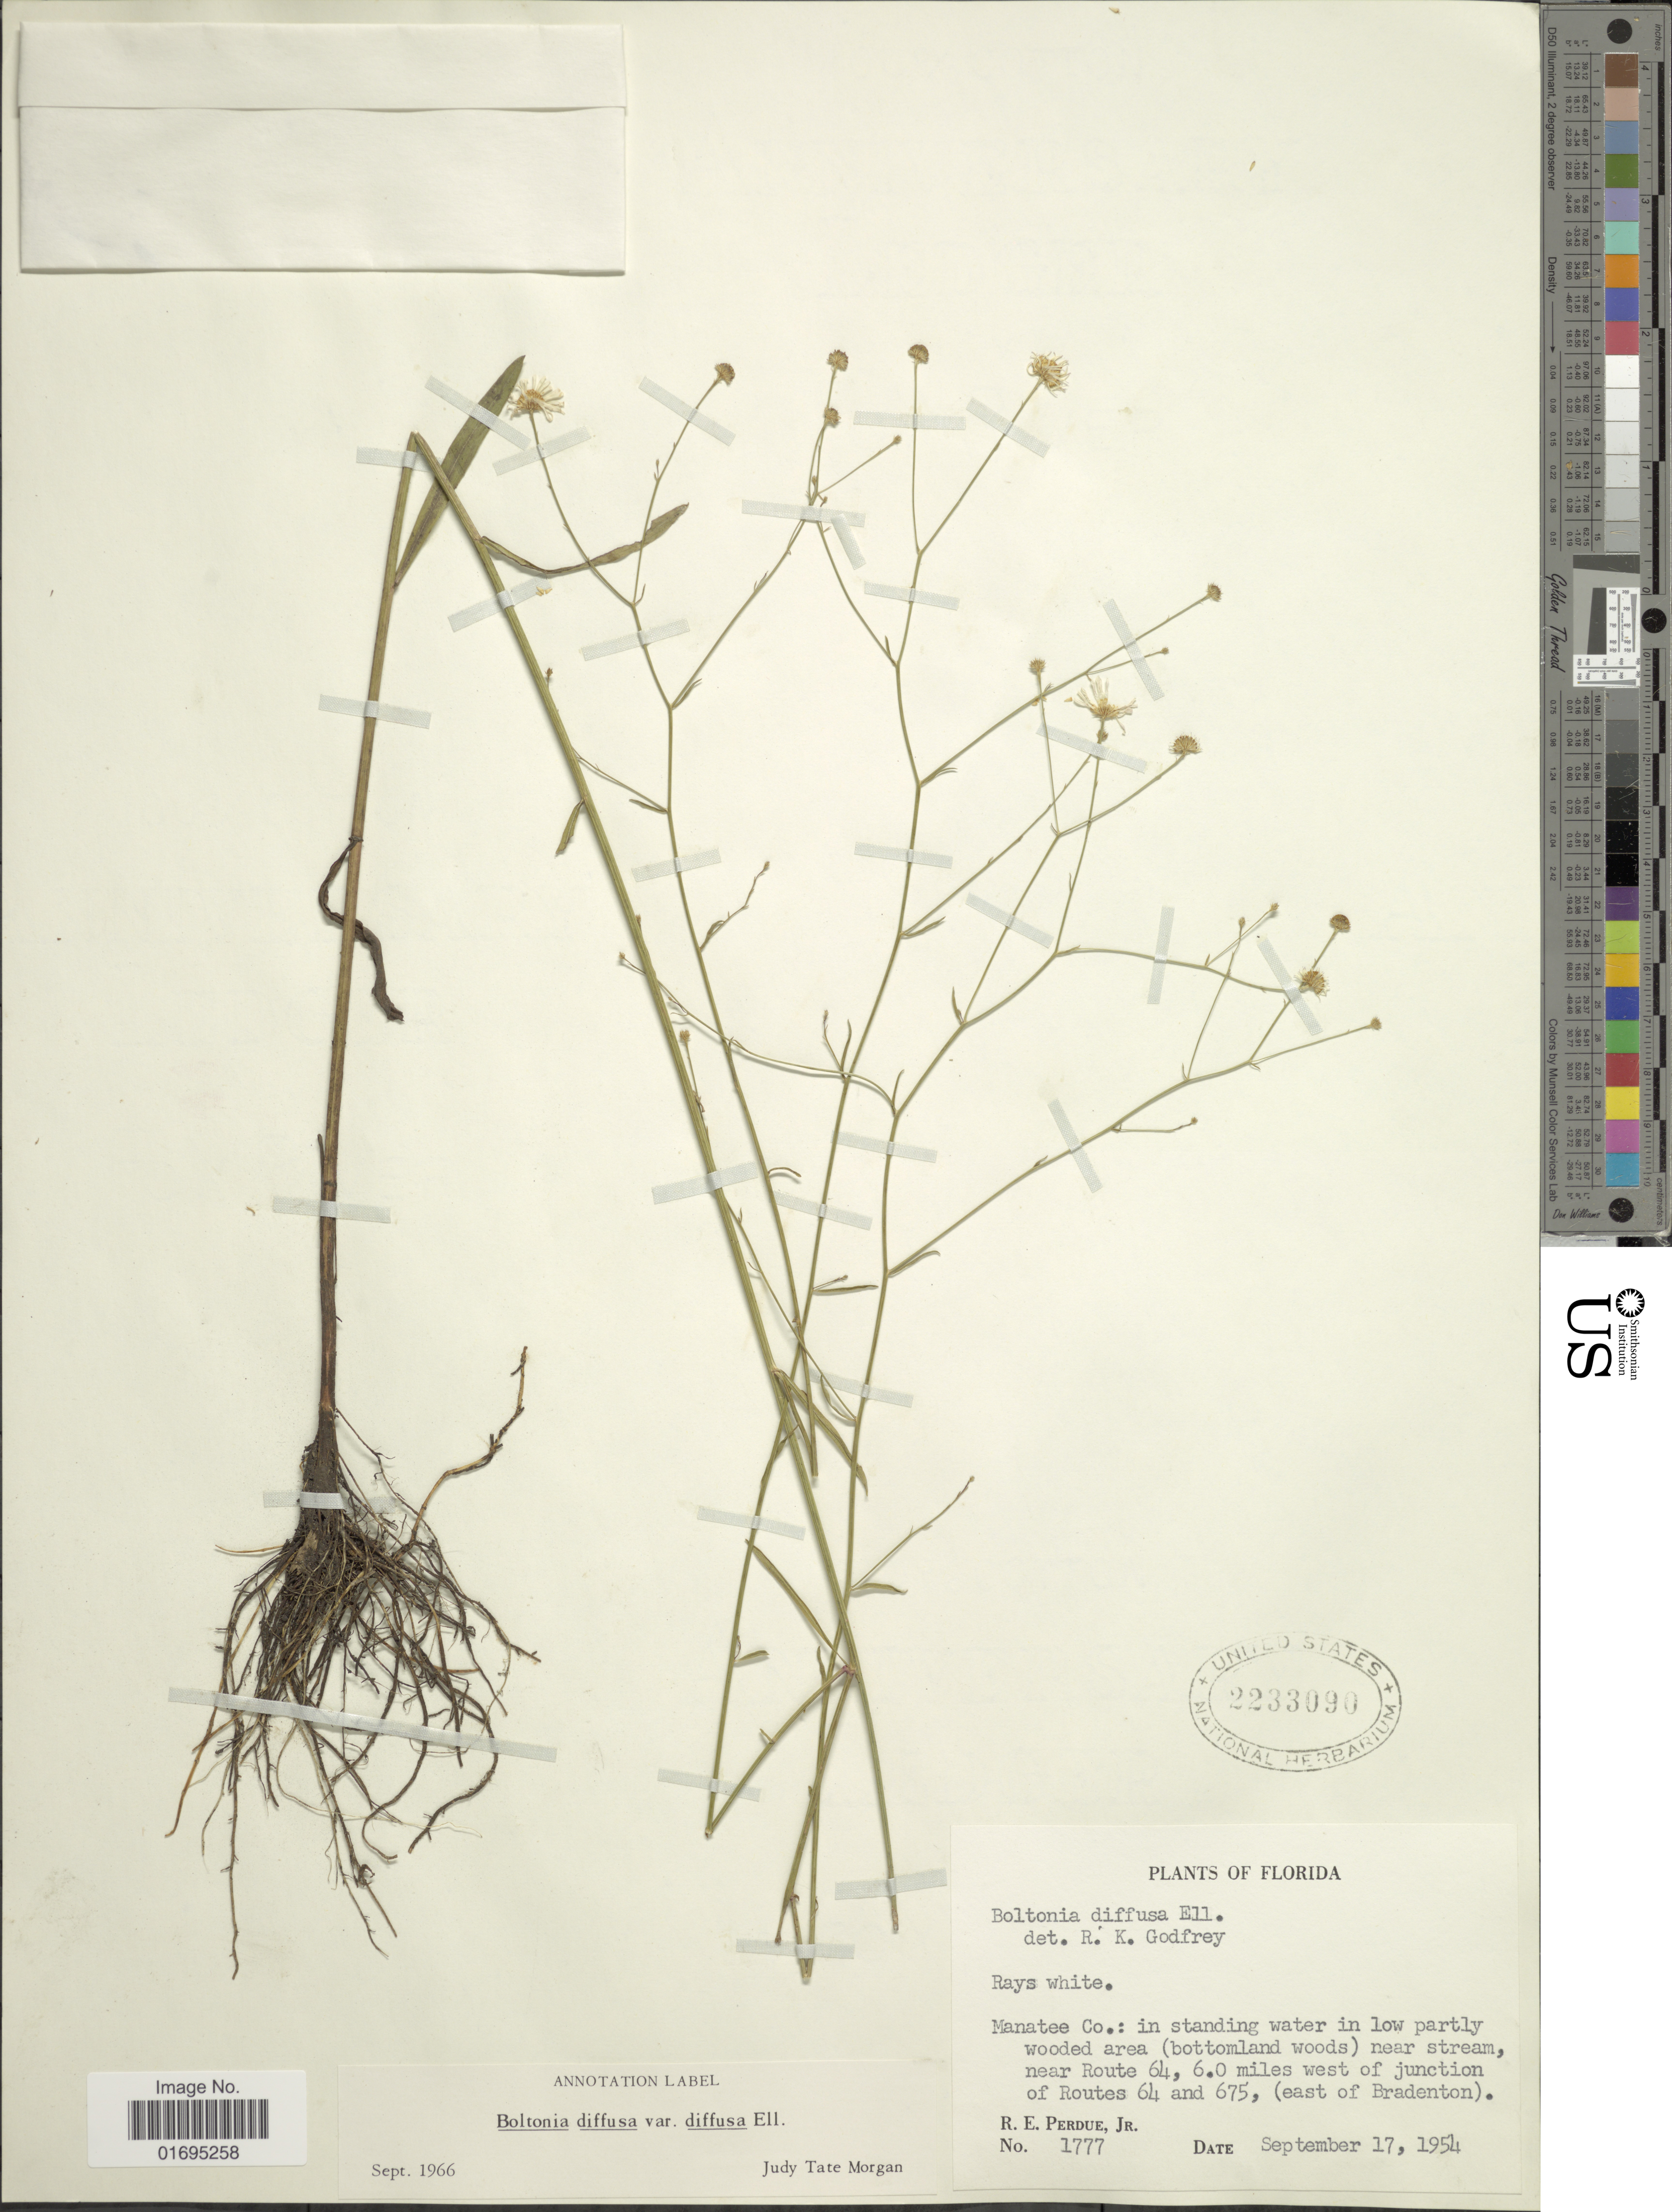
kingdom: Plantae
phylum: Tracheophyta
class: Magnoliopsida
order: Asterales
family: Asteraceae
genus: Boltonia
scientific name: Boltonia diffusa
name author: Elliott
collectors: R. E. Perdue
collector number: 1777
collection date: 1954-09-17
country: United States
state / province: Florida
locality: Manatee Co.: near stream, near Route 64, 6.0 miles west of junction of Routes 64 and 675, (east of Bradenton)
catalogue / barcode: US 2233090